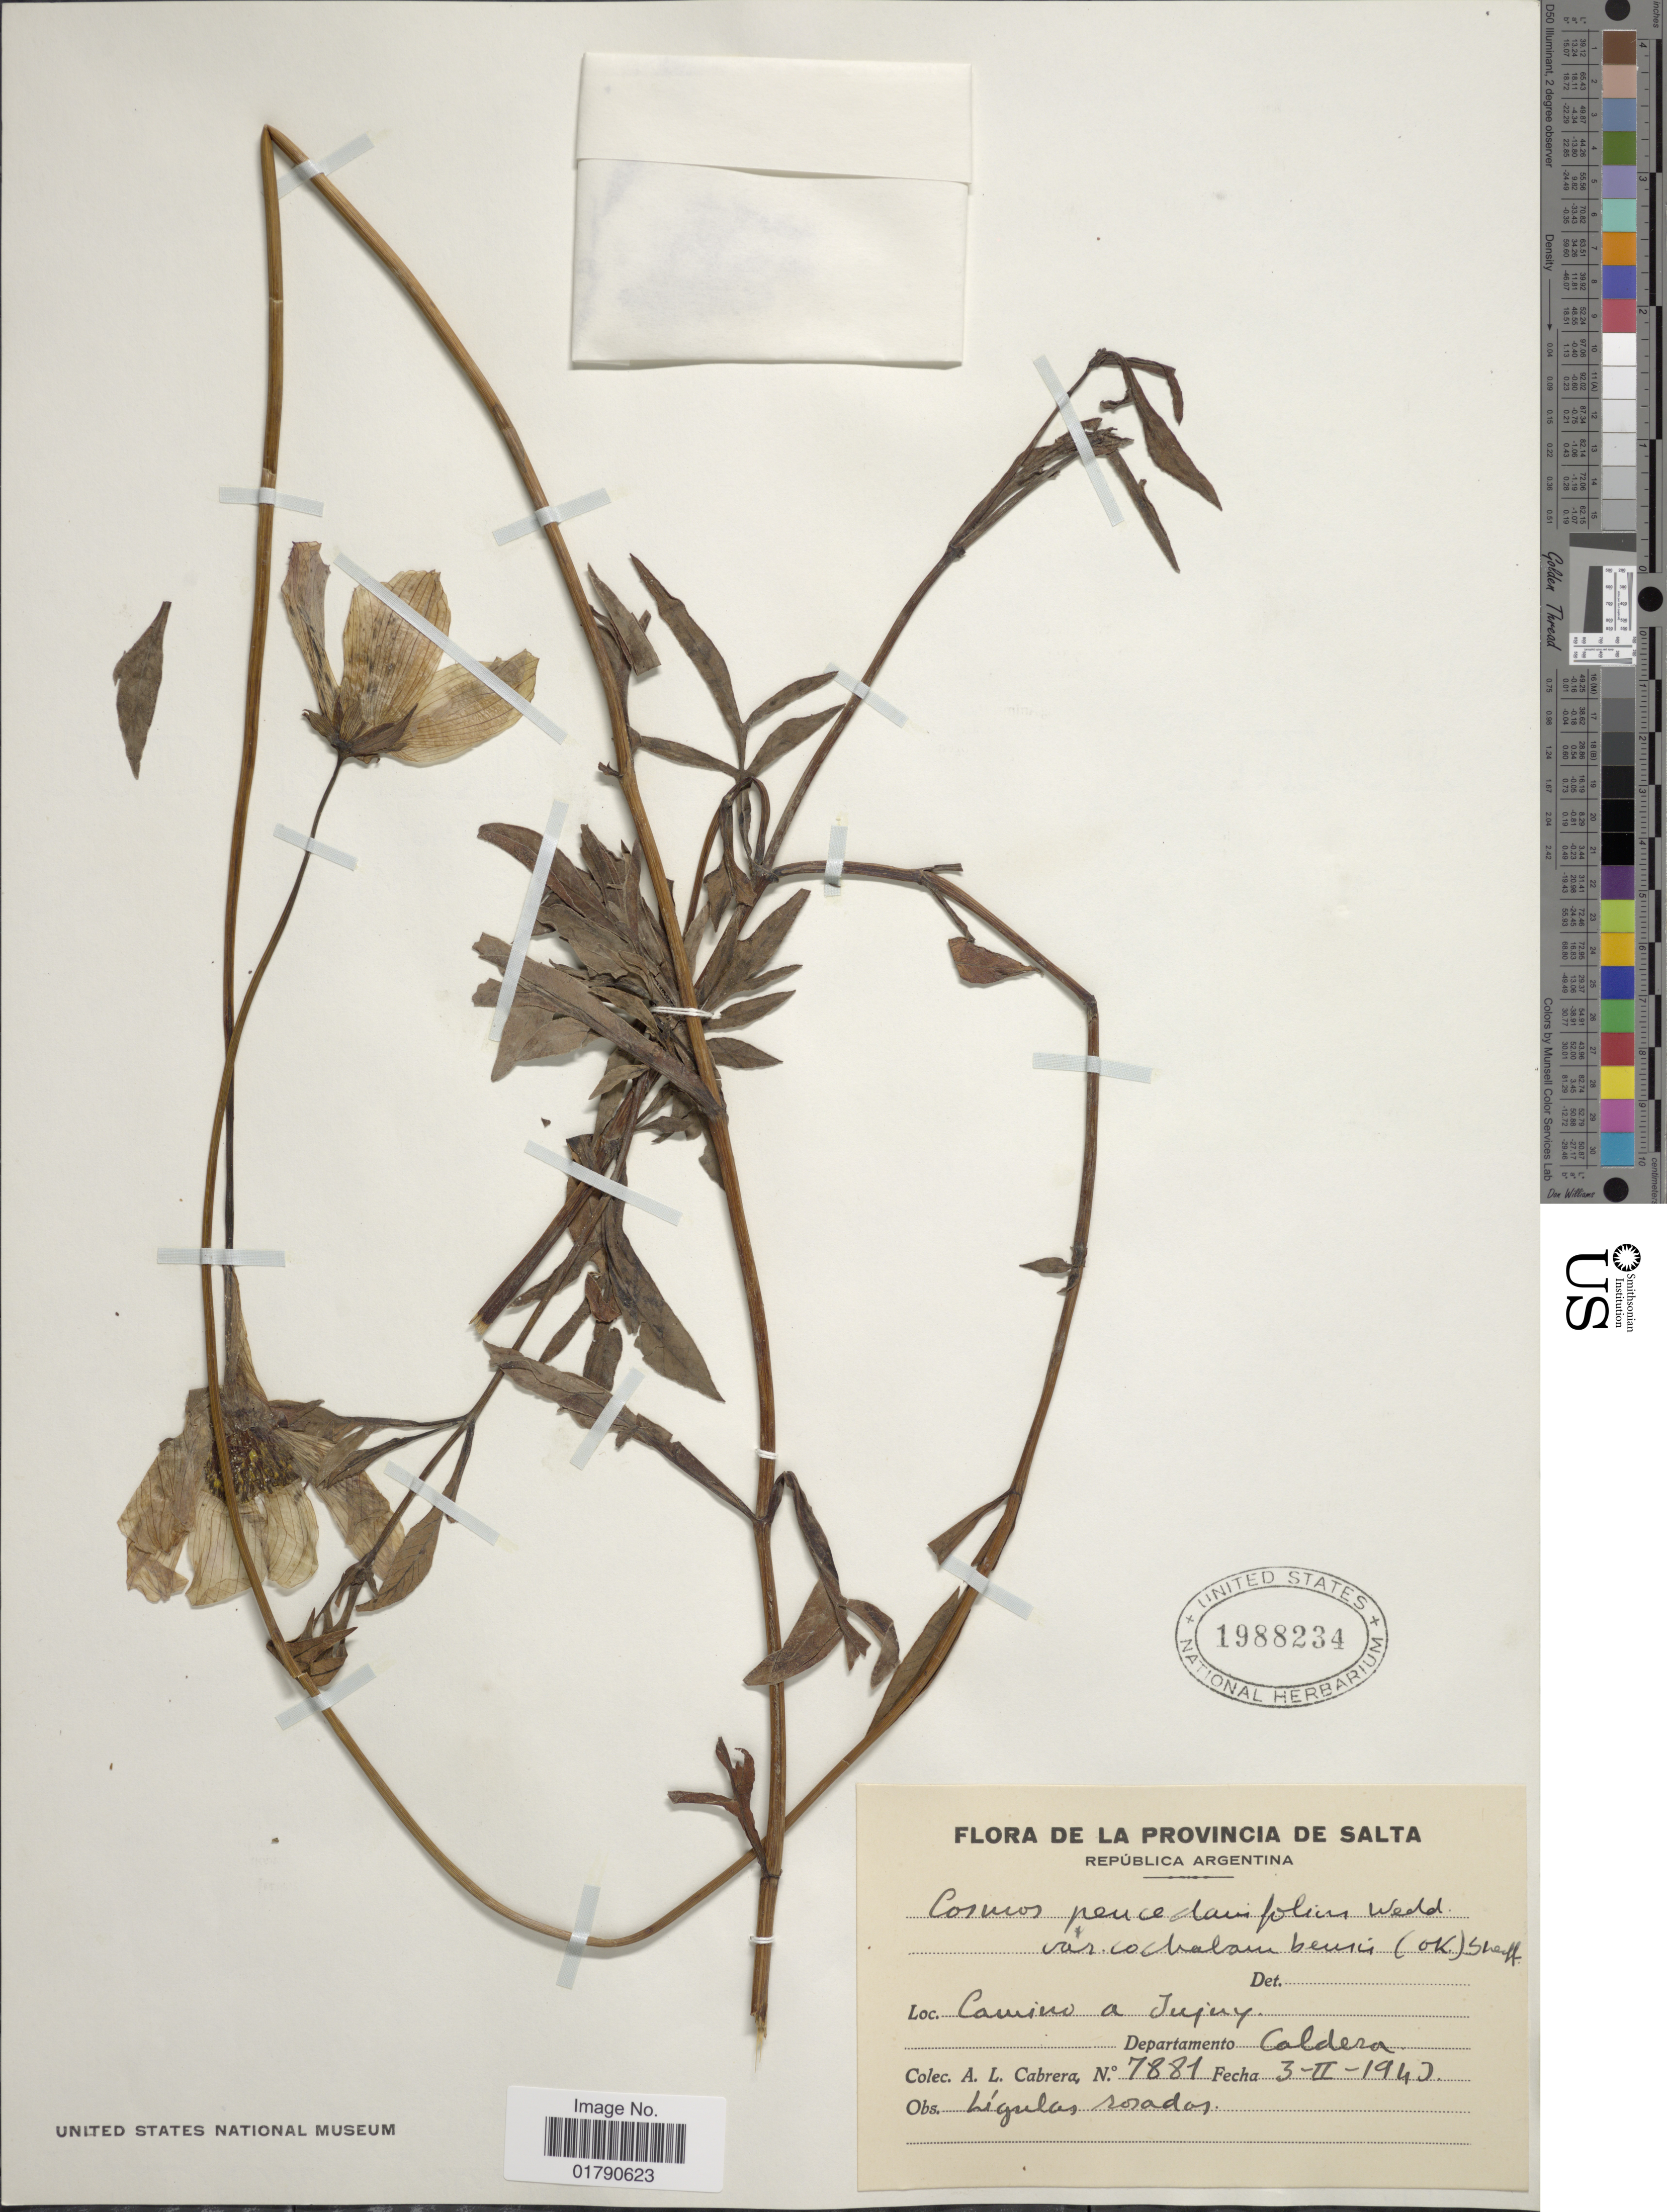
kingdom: Plantae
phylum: Tracheophyta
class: Magnoliopsida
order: Asterales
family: Asteraceae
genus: Cosmos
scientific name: Cosmos peucedanifolius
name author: Wedd.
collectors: A. L. Cabrera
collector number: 7881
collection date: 1940-02-03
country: Argentina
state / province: Jujuy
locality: Republica Argentina, Camino a Jujuy, Departamento Caldera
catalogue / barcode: US 1988234